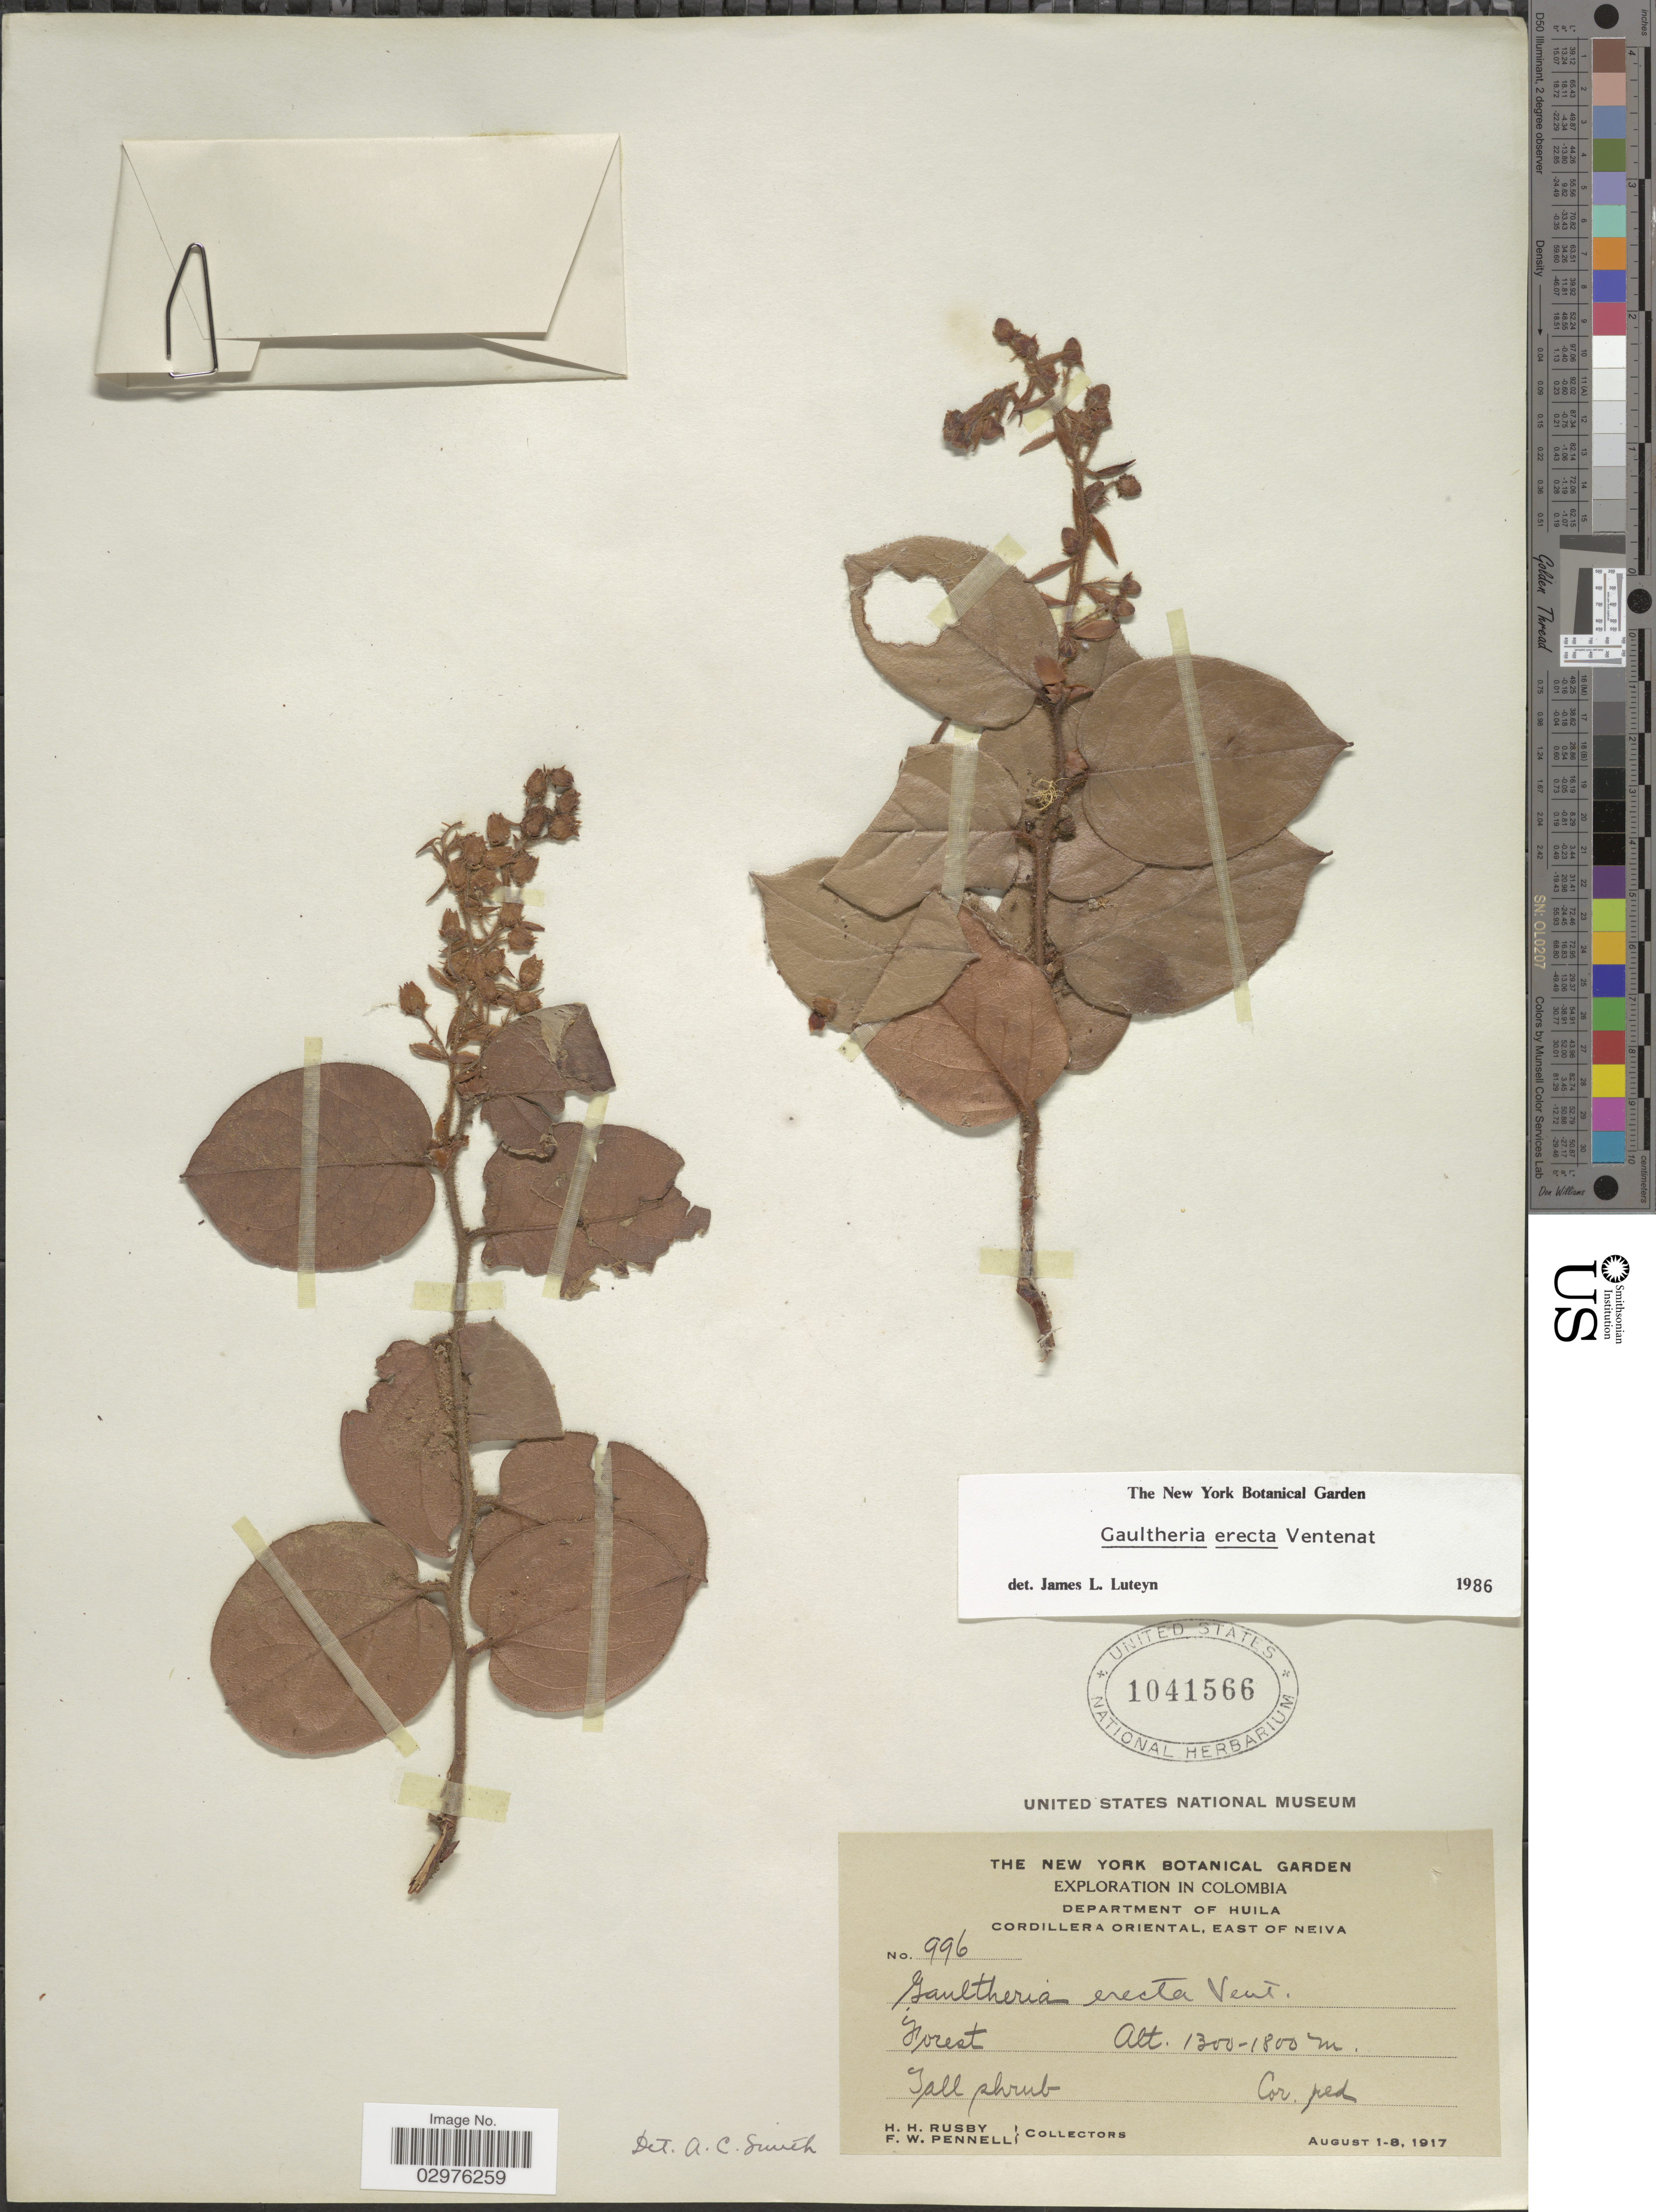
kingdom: Plantae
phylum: Tracheophyta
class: Magnoliopsida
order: Ericales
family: Ericaceae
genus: Gaultheria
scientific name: Gaultheria erecta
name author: Vent.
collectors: H. H. Rusby & F. W. Pennell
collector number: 996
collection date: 1917-08-01/1917-08-08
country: Colombia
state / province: Huila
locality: Department of Huila. Cordillera Oriental, East of Neiva.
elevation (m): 1300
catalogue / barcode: US 1041566